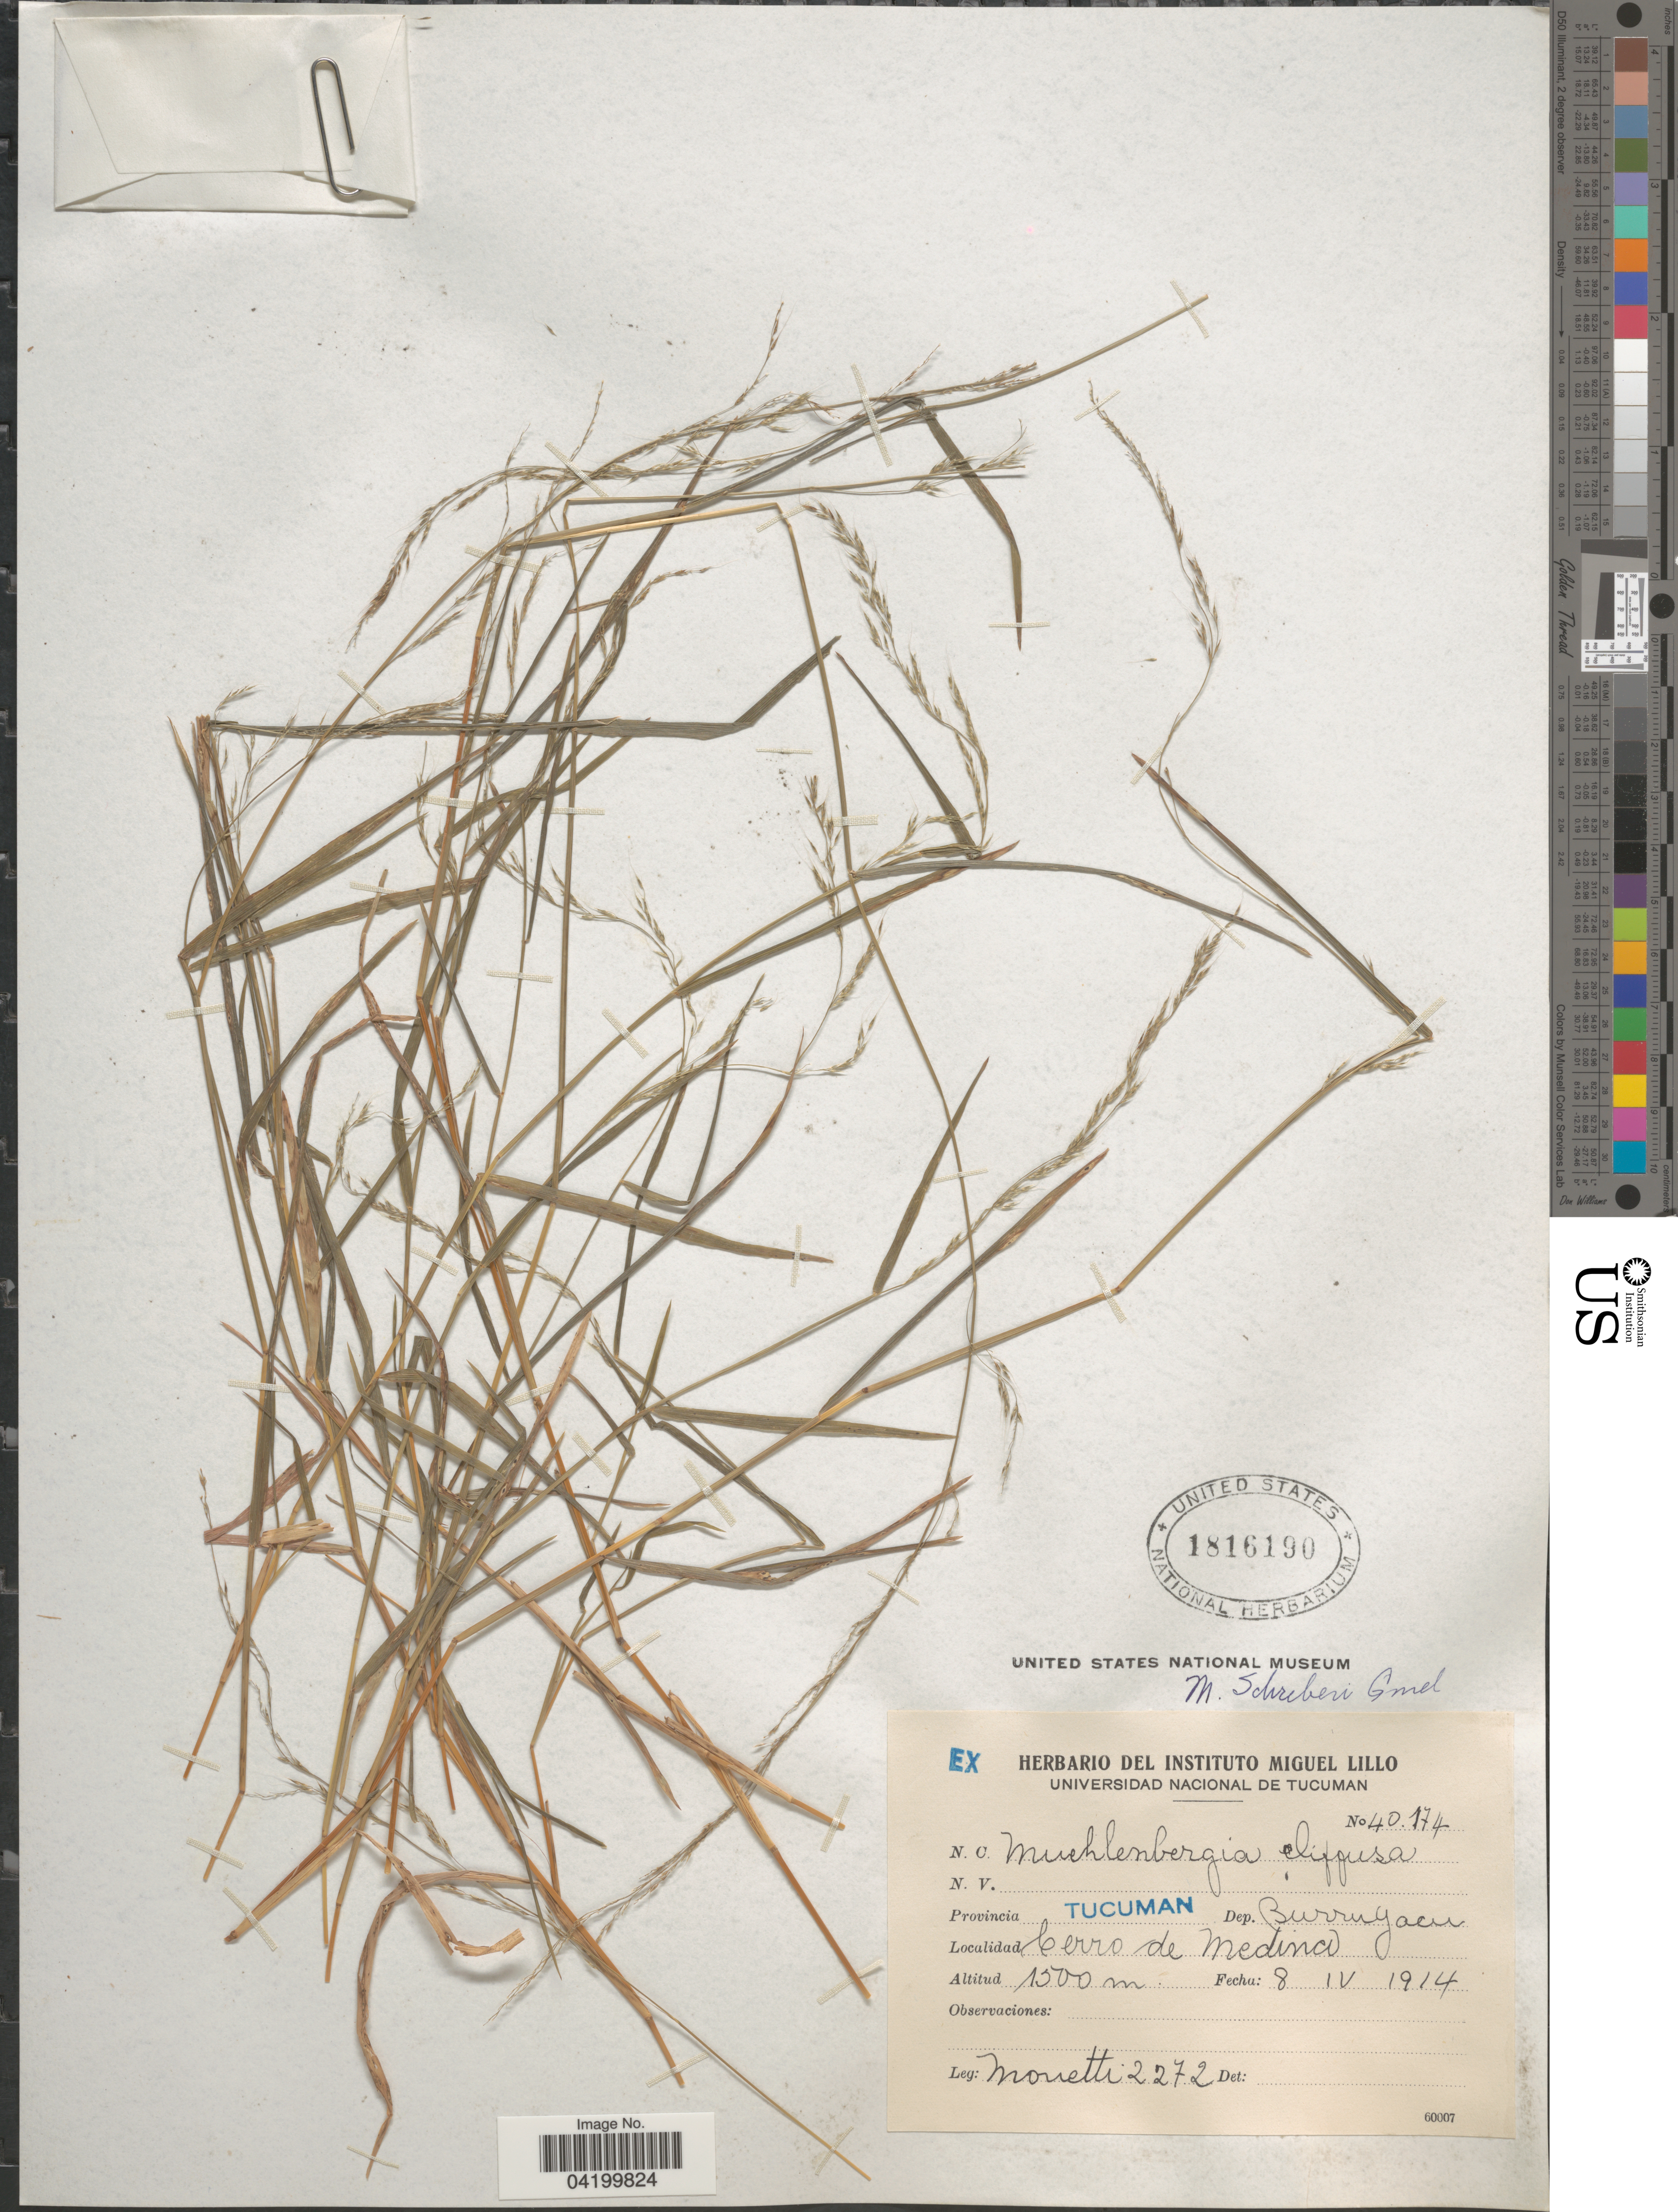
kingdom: Plantae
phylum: Tracheophyta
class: Liliopsida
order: Poales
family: Poaceae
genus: Muhlenbergia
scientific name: Muhlenbergia schreberi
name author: J.F. Gmel.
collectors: Moretti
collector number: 2272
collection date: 1914-04-08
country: Argentina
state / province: Tucuman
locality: Dep. Burruyacu. Cerro de Medina.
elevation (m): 1500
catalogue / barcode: US 1816190